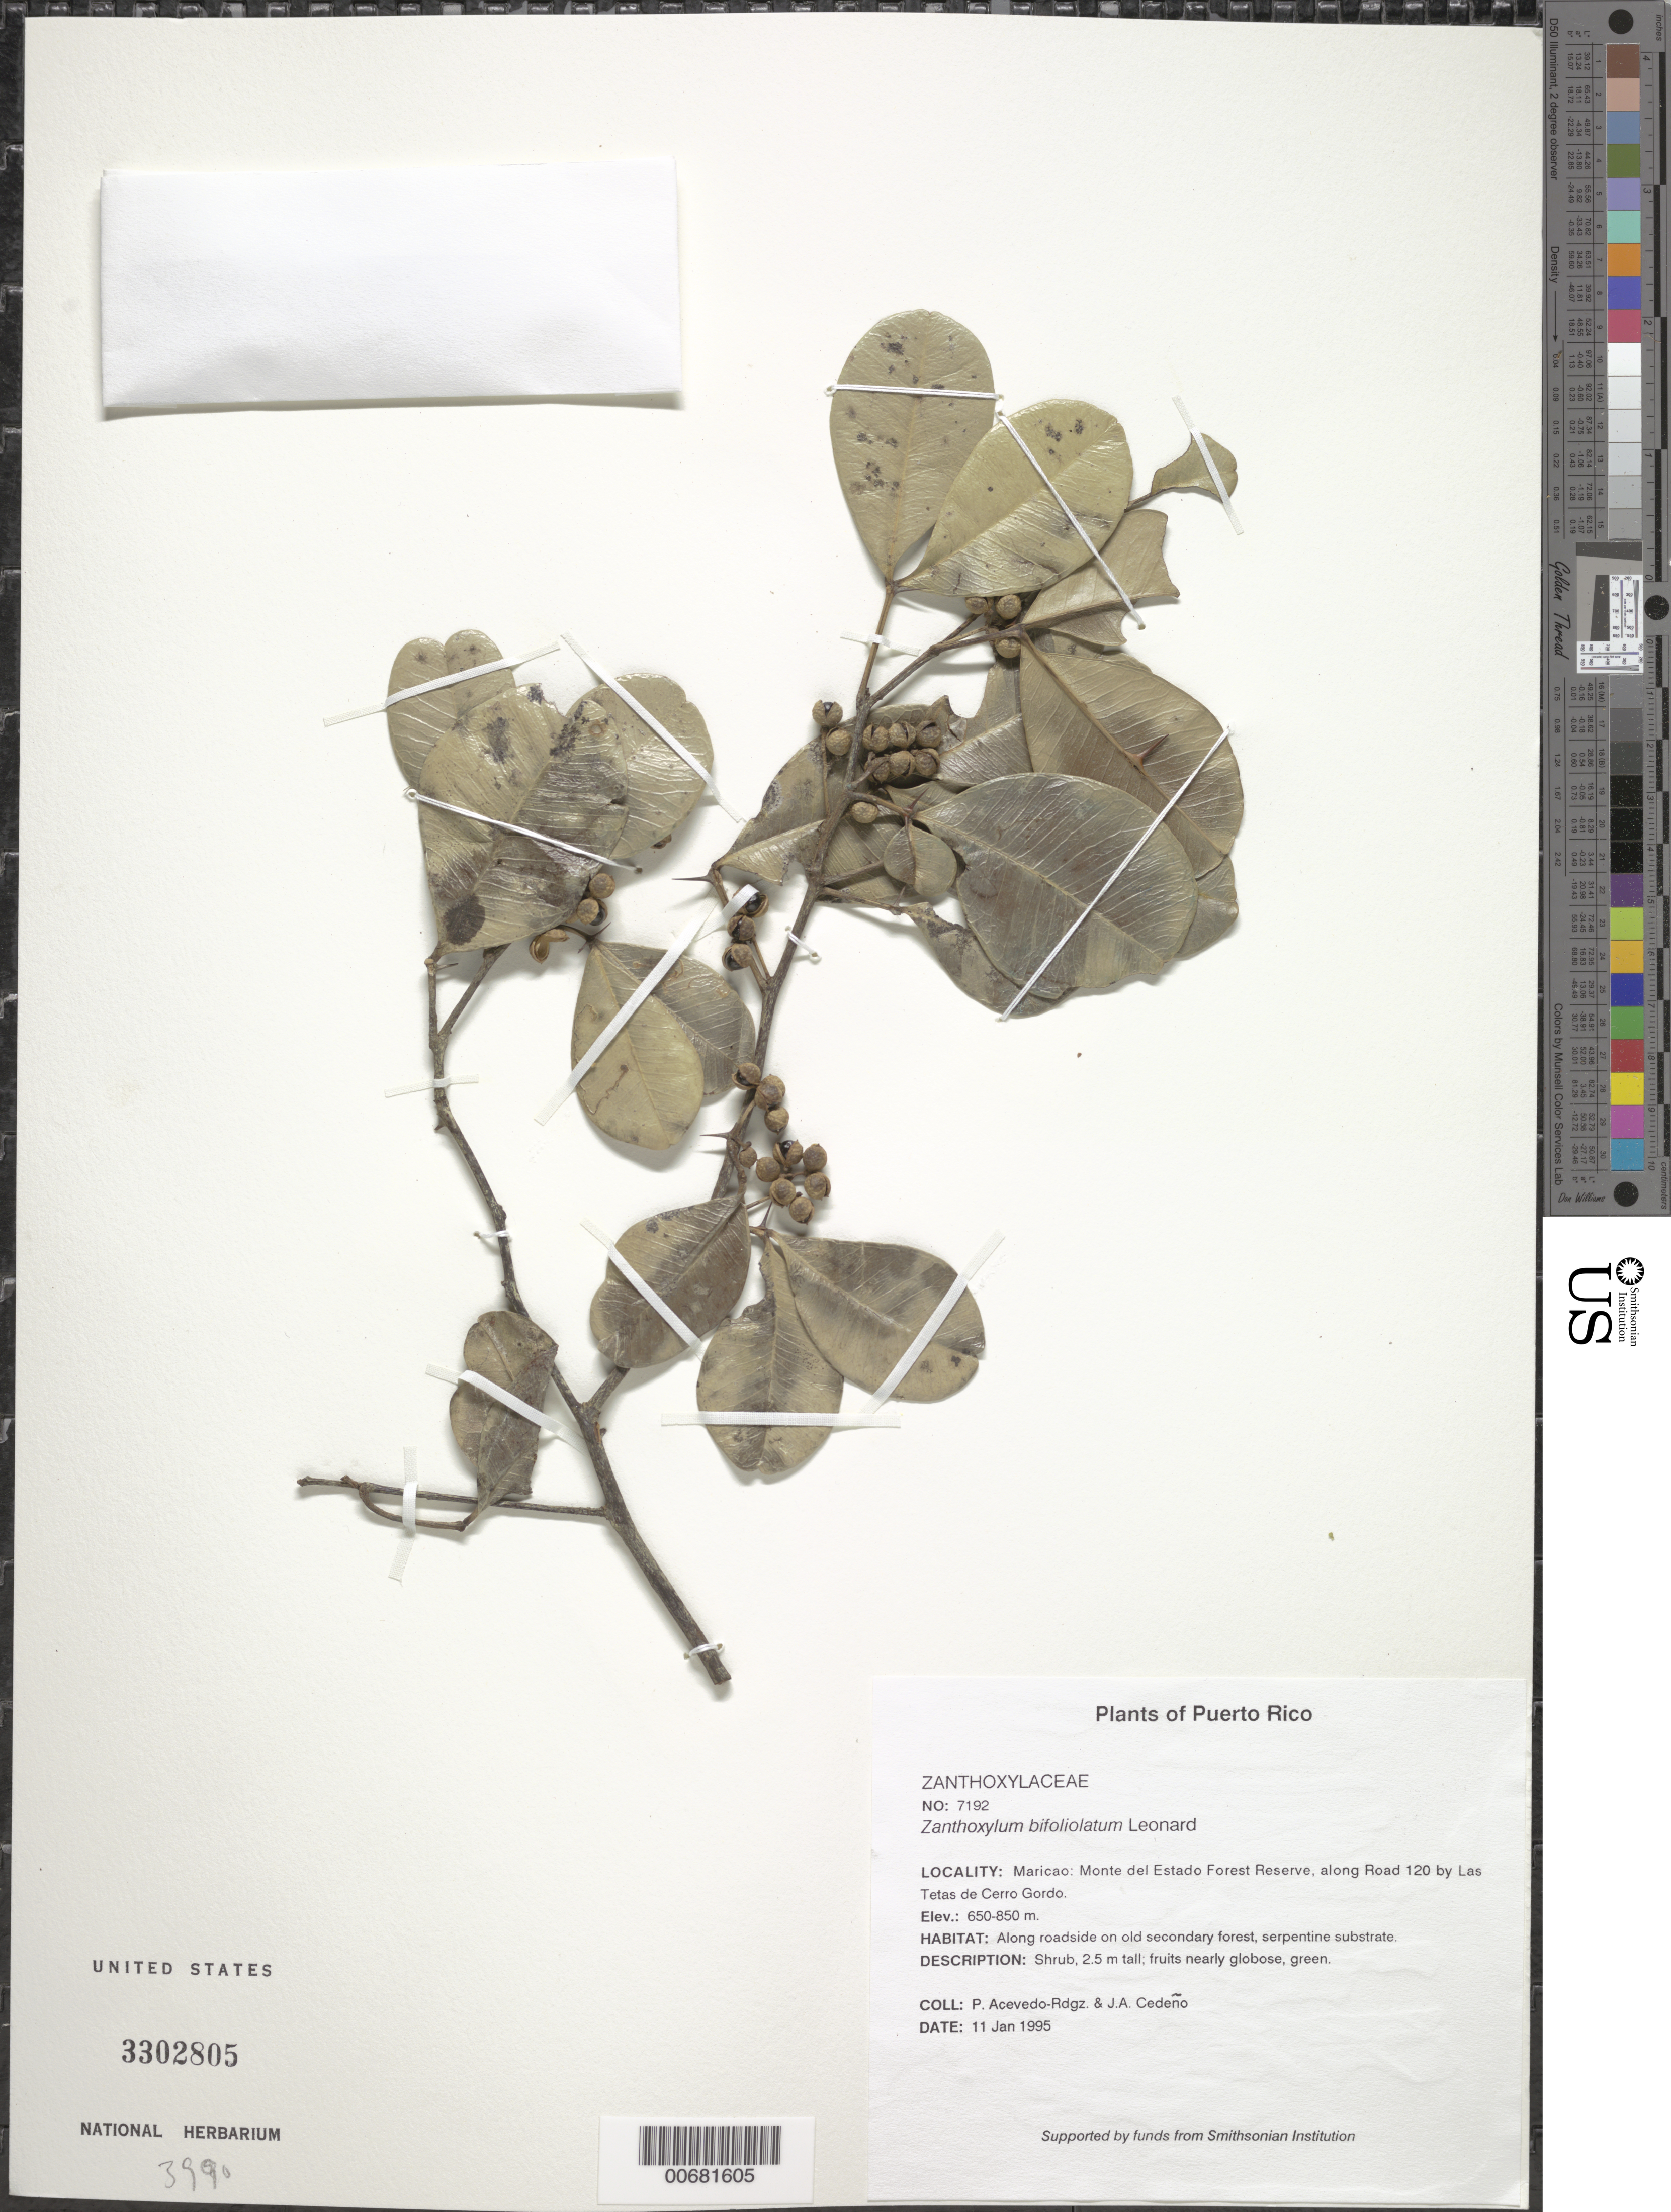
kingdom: Plantae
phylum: Tracheophyta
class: Magnoliopsida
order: Sapindales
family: Rutaceae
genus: Zanthoxylum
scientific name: Zanthoxylum bifoliolatum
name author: Leonard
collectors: P. Acevedo-Rodr. & J. A. Cedeño M.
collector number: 7192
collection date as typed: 11 Jan 1995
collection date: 1995-01-11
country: Puerto Rico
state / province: Maricao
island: Puerto Rico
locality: Maricao: Monte del Estado Forest Reserve, along Road 120 by Las Tetas de Cerro Gordo.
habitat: Along roadside on old secondary forest, serpentine substrate.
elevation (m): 650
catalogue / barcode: US 3302805